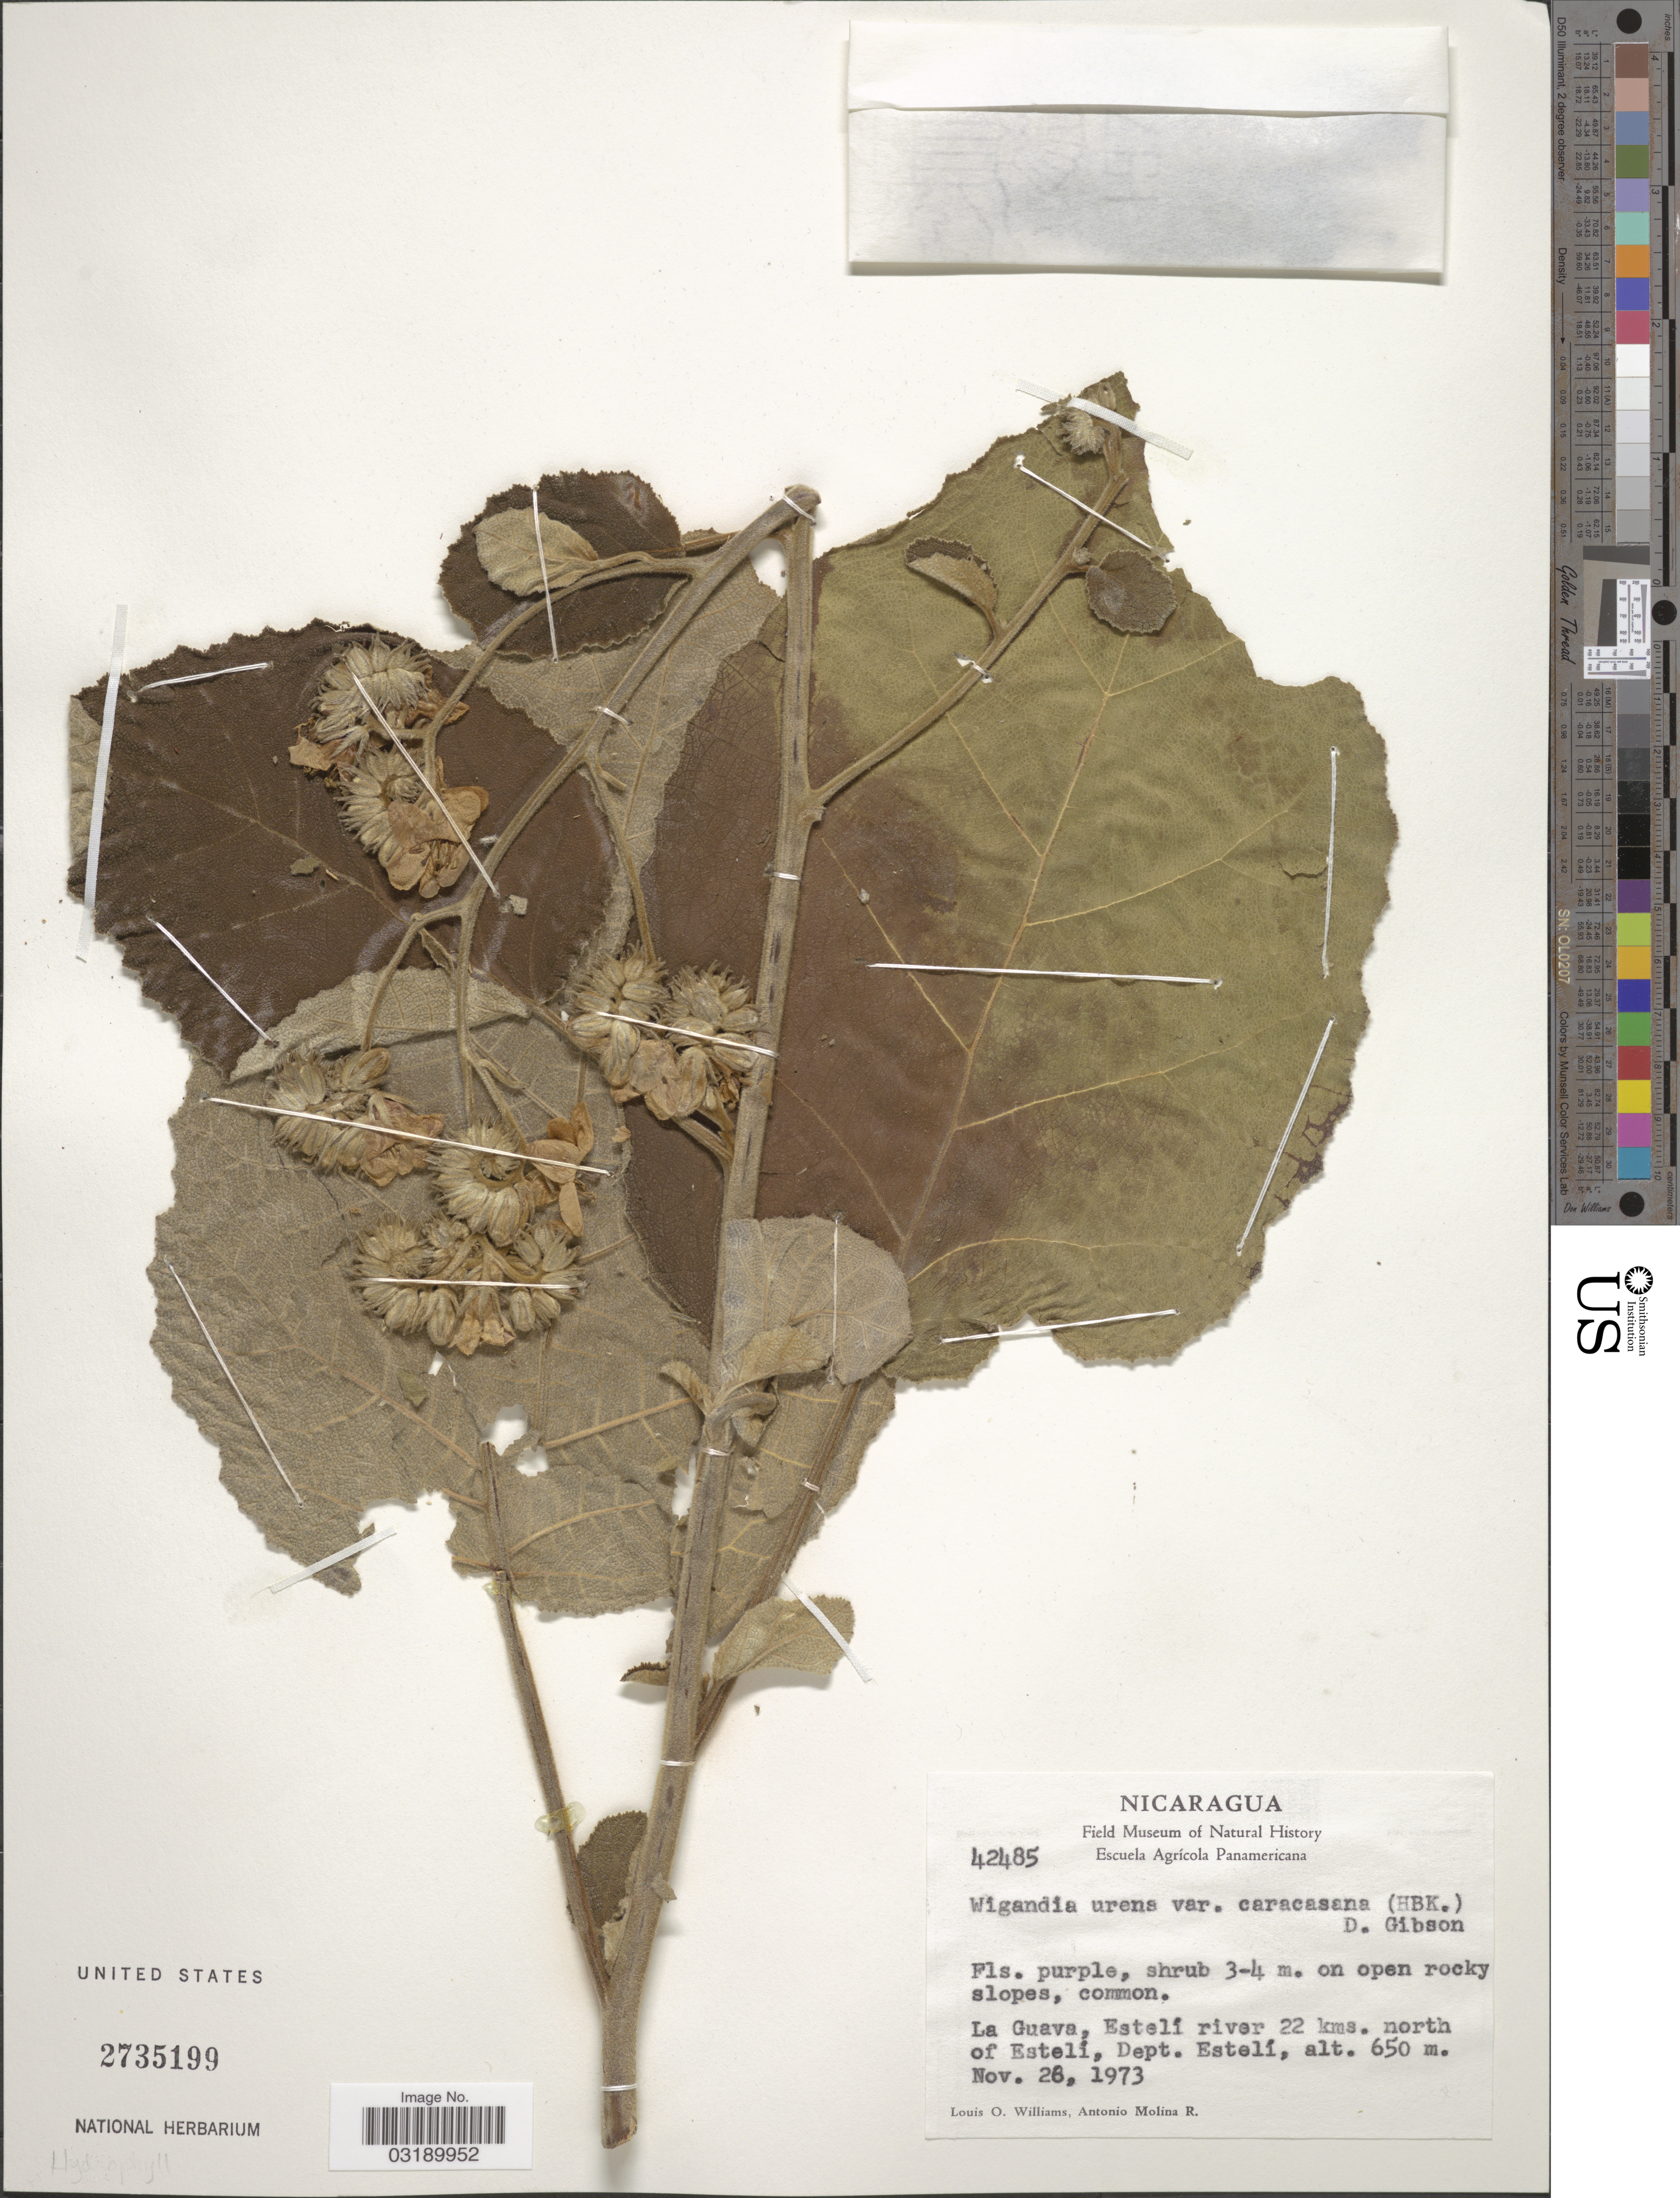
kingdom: Plantae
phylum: Tracheophyta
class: Magnoliopsida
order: Boraginales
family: Namaceae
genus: Wigandia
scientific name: Wigandia urens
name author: (Ruiz & Pav.) Kunth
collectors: L. O. Williams & A. Molina R.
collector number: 42485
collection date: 1973-11-26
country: Nicaragua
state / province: Esteli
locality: La Guava, Estelí river 22 kms. north of Estelí, Dept. Estelí.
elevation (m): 650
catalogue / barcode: US 2735199